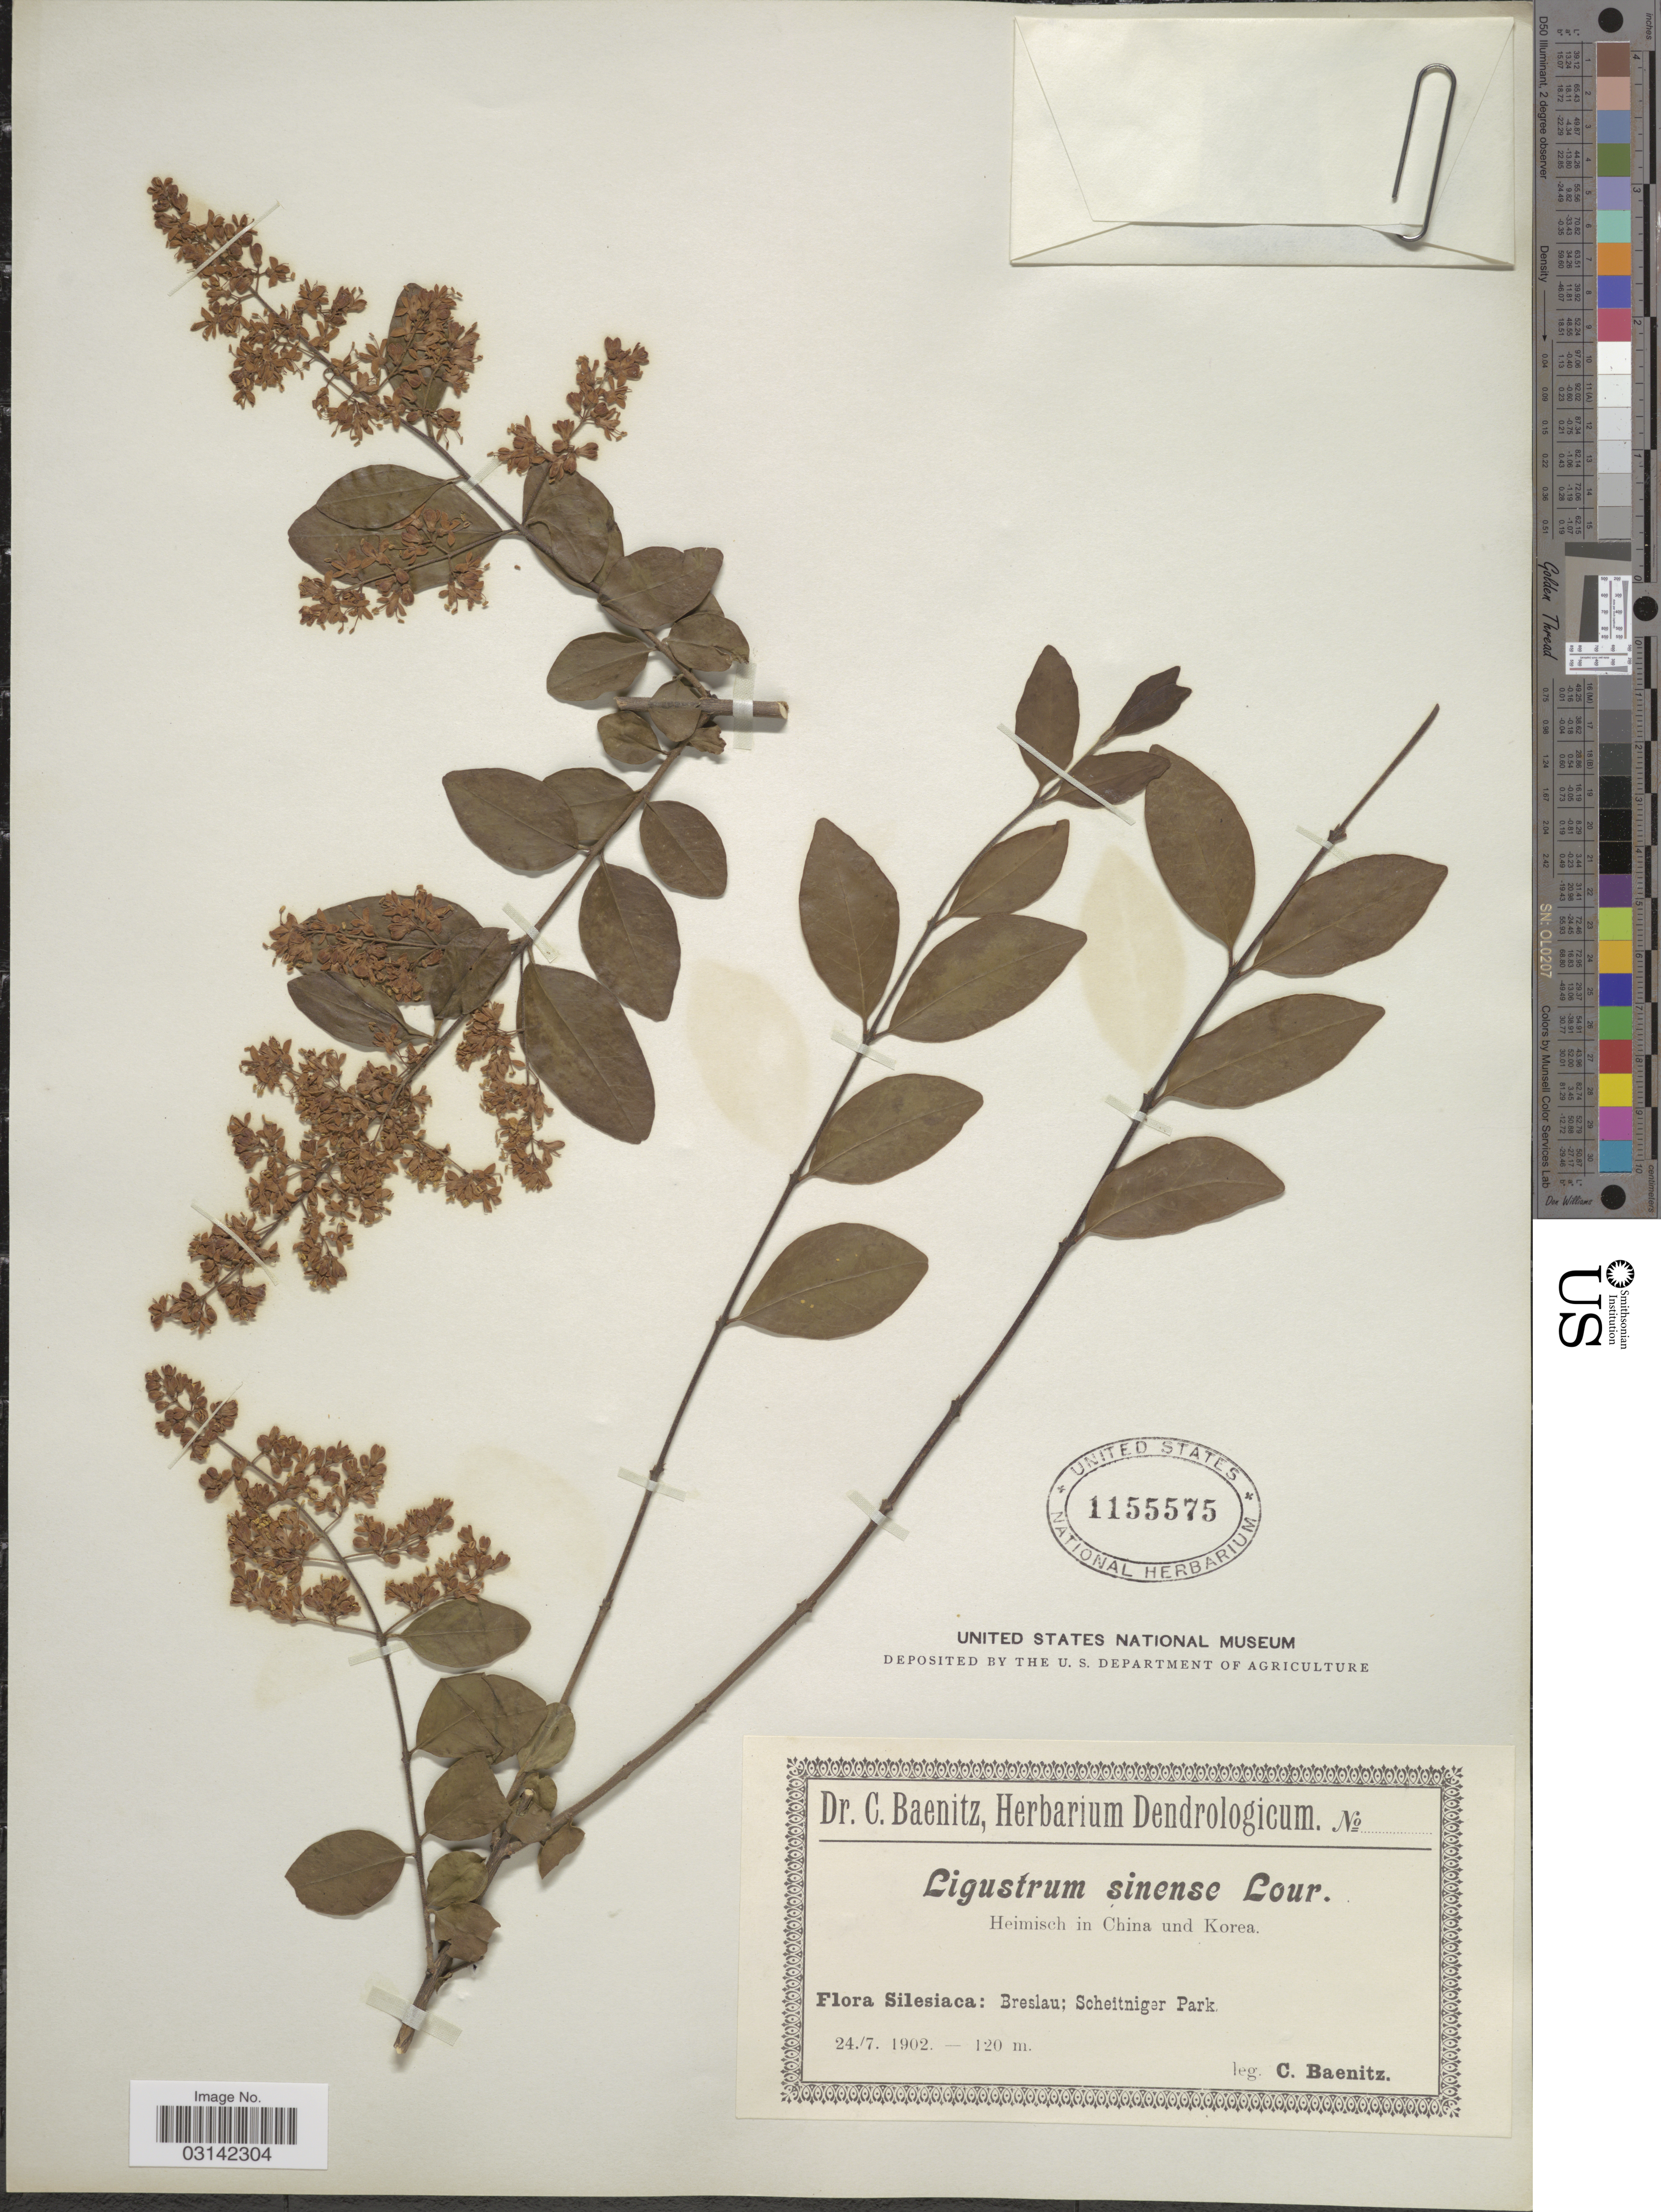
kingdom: Plantae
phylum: Tracheophyta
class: Magnoliopsida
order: Lamiales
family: Oleaceae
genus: Ligustrum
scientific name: Ligustrum sinense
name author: Lour.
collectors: C. G. Baenitz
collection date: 1902-07-24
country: Poland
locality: Silesiaca: Breslau; Scheitniger Park.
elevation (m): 120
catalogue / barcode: US 1155575